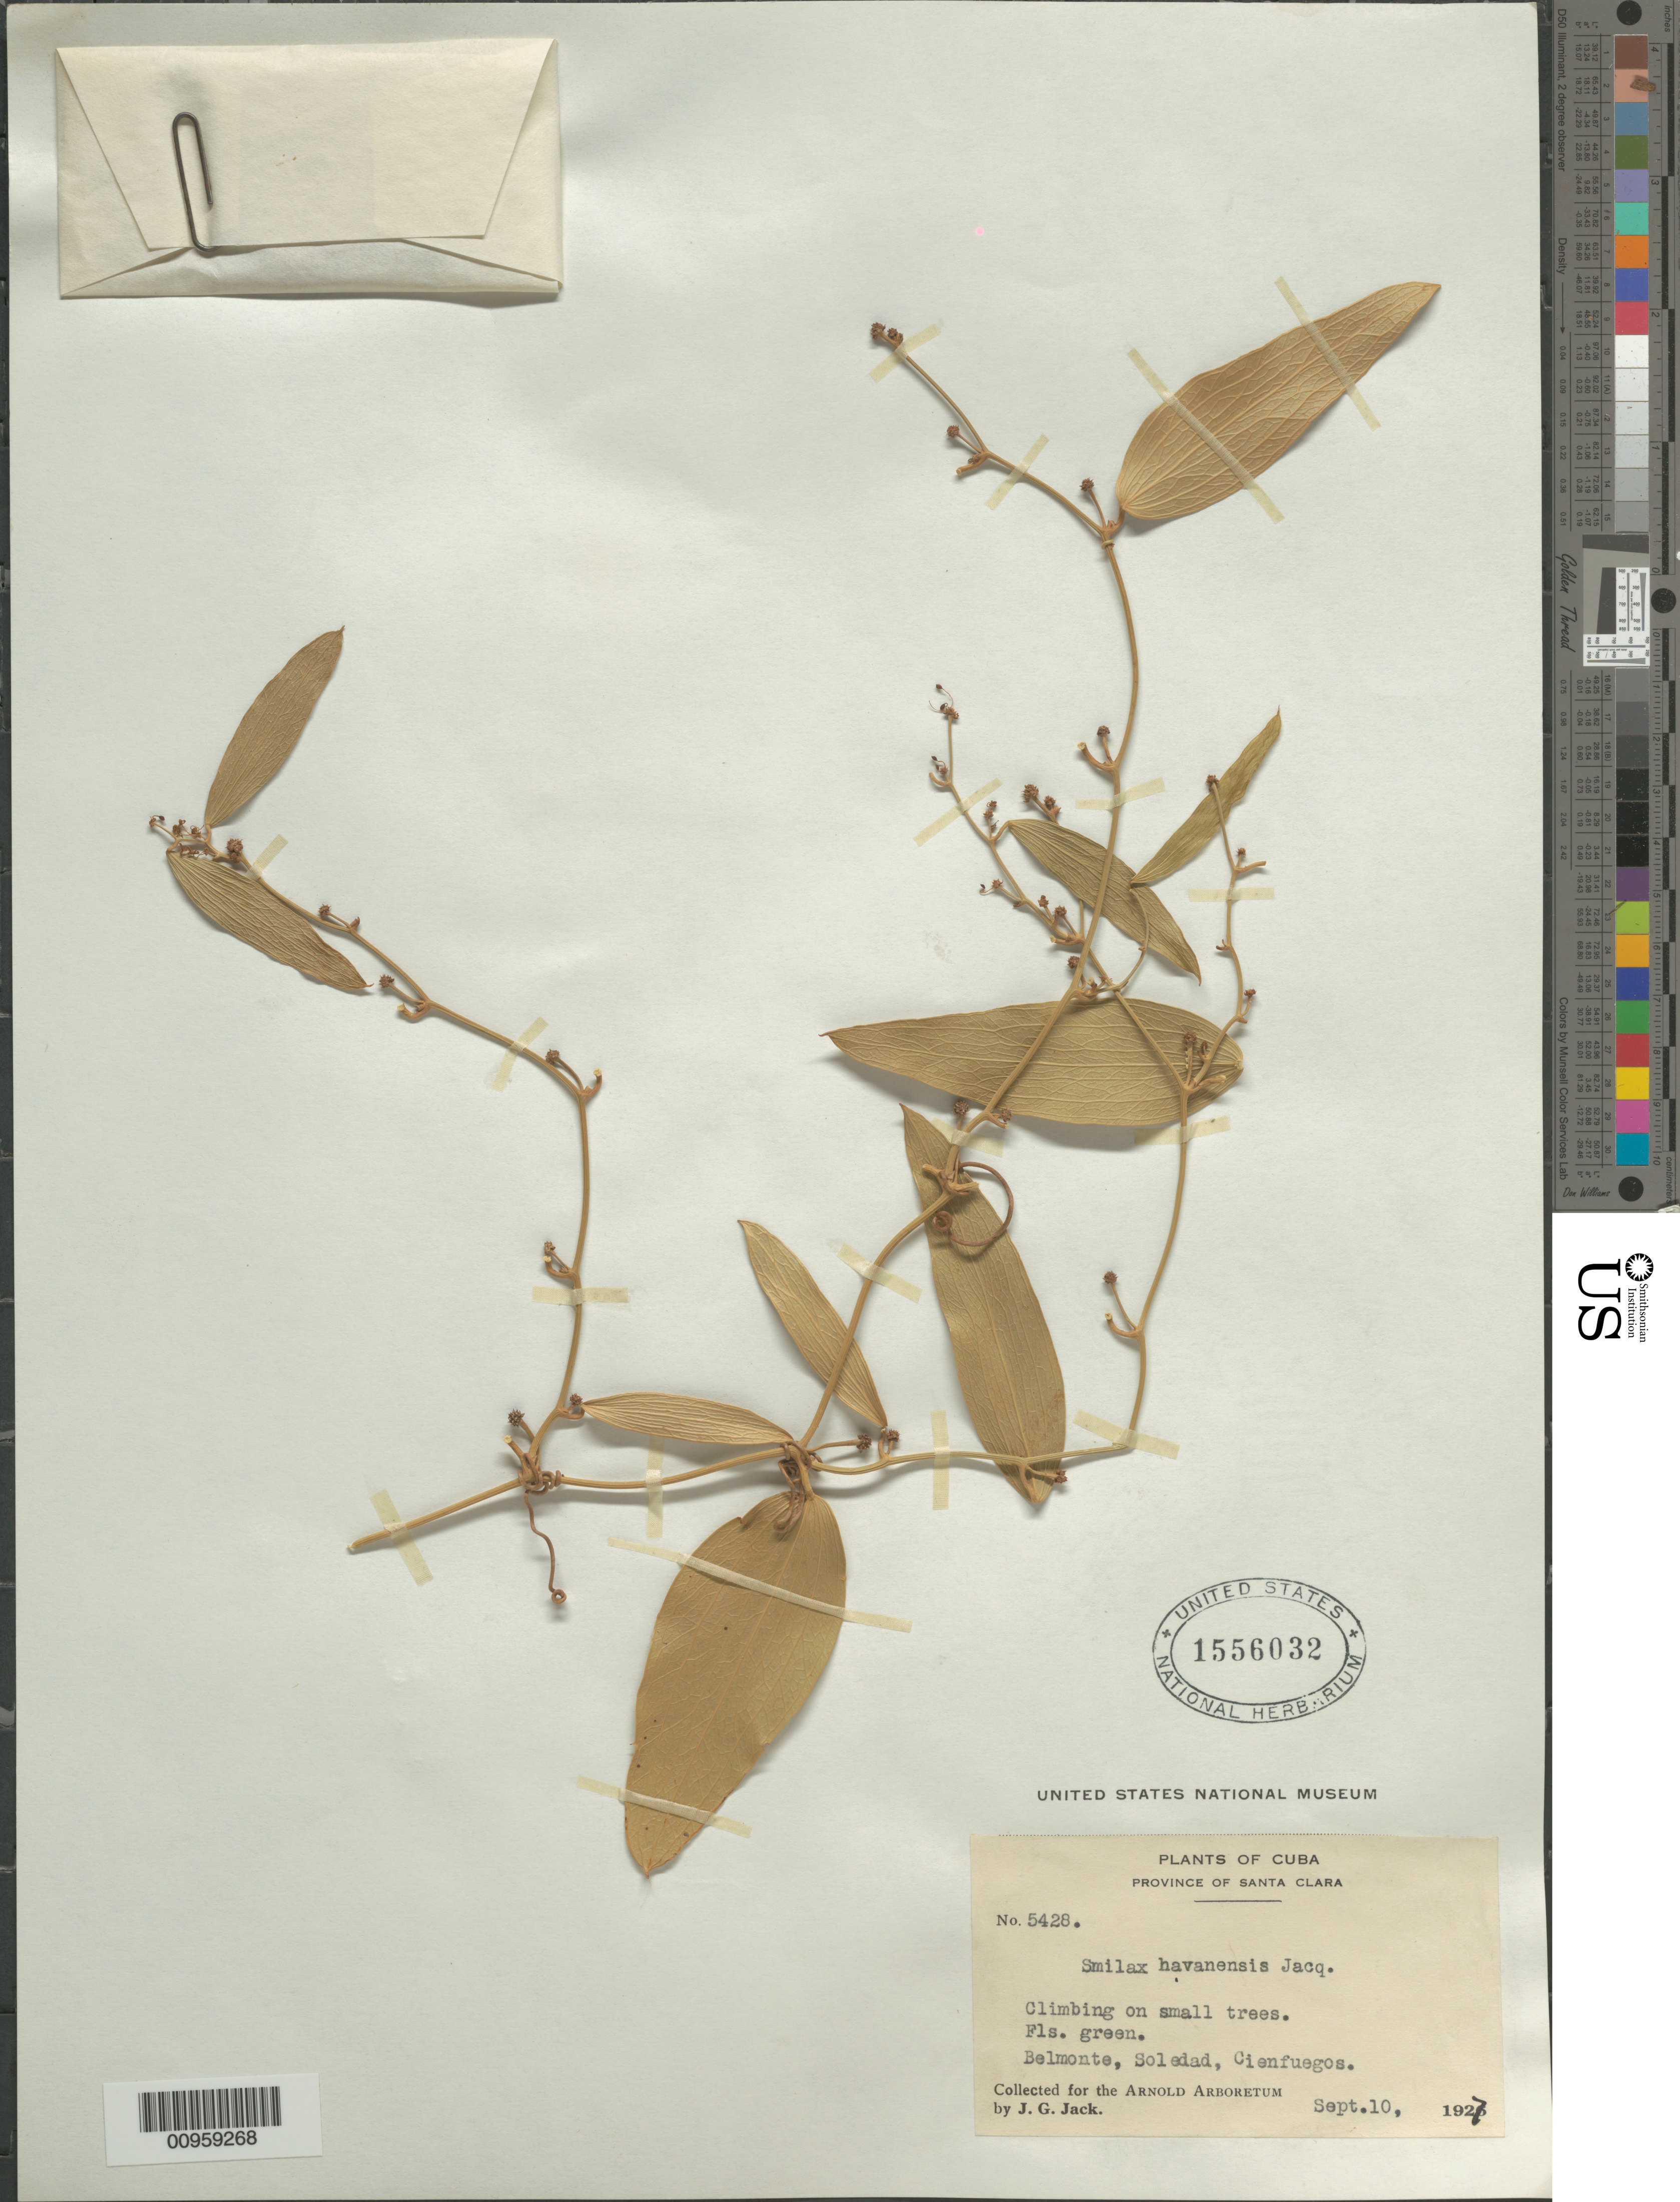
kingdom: Plantae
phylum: Tracheophyta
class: Liliopsida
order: Liliales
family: Smilacaceae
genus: Smilax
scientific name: Smilax havanensis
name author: Jacq.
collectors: J. G. Jack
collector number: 5428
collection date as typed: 10 Sep 1927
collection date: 1927-09-10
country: Cuba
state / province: Cienfuegos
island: Cuba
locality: Belmonte, Soledad, Cienfuegos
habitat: Climbing on small trees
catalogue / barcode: US 1556032